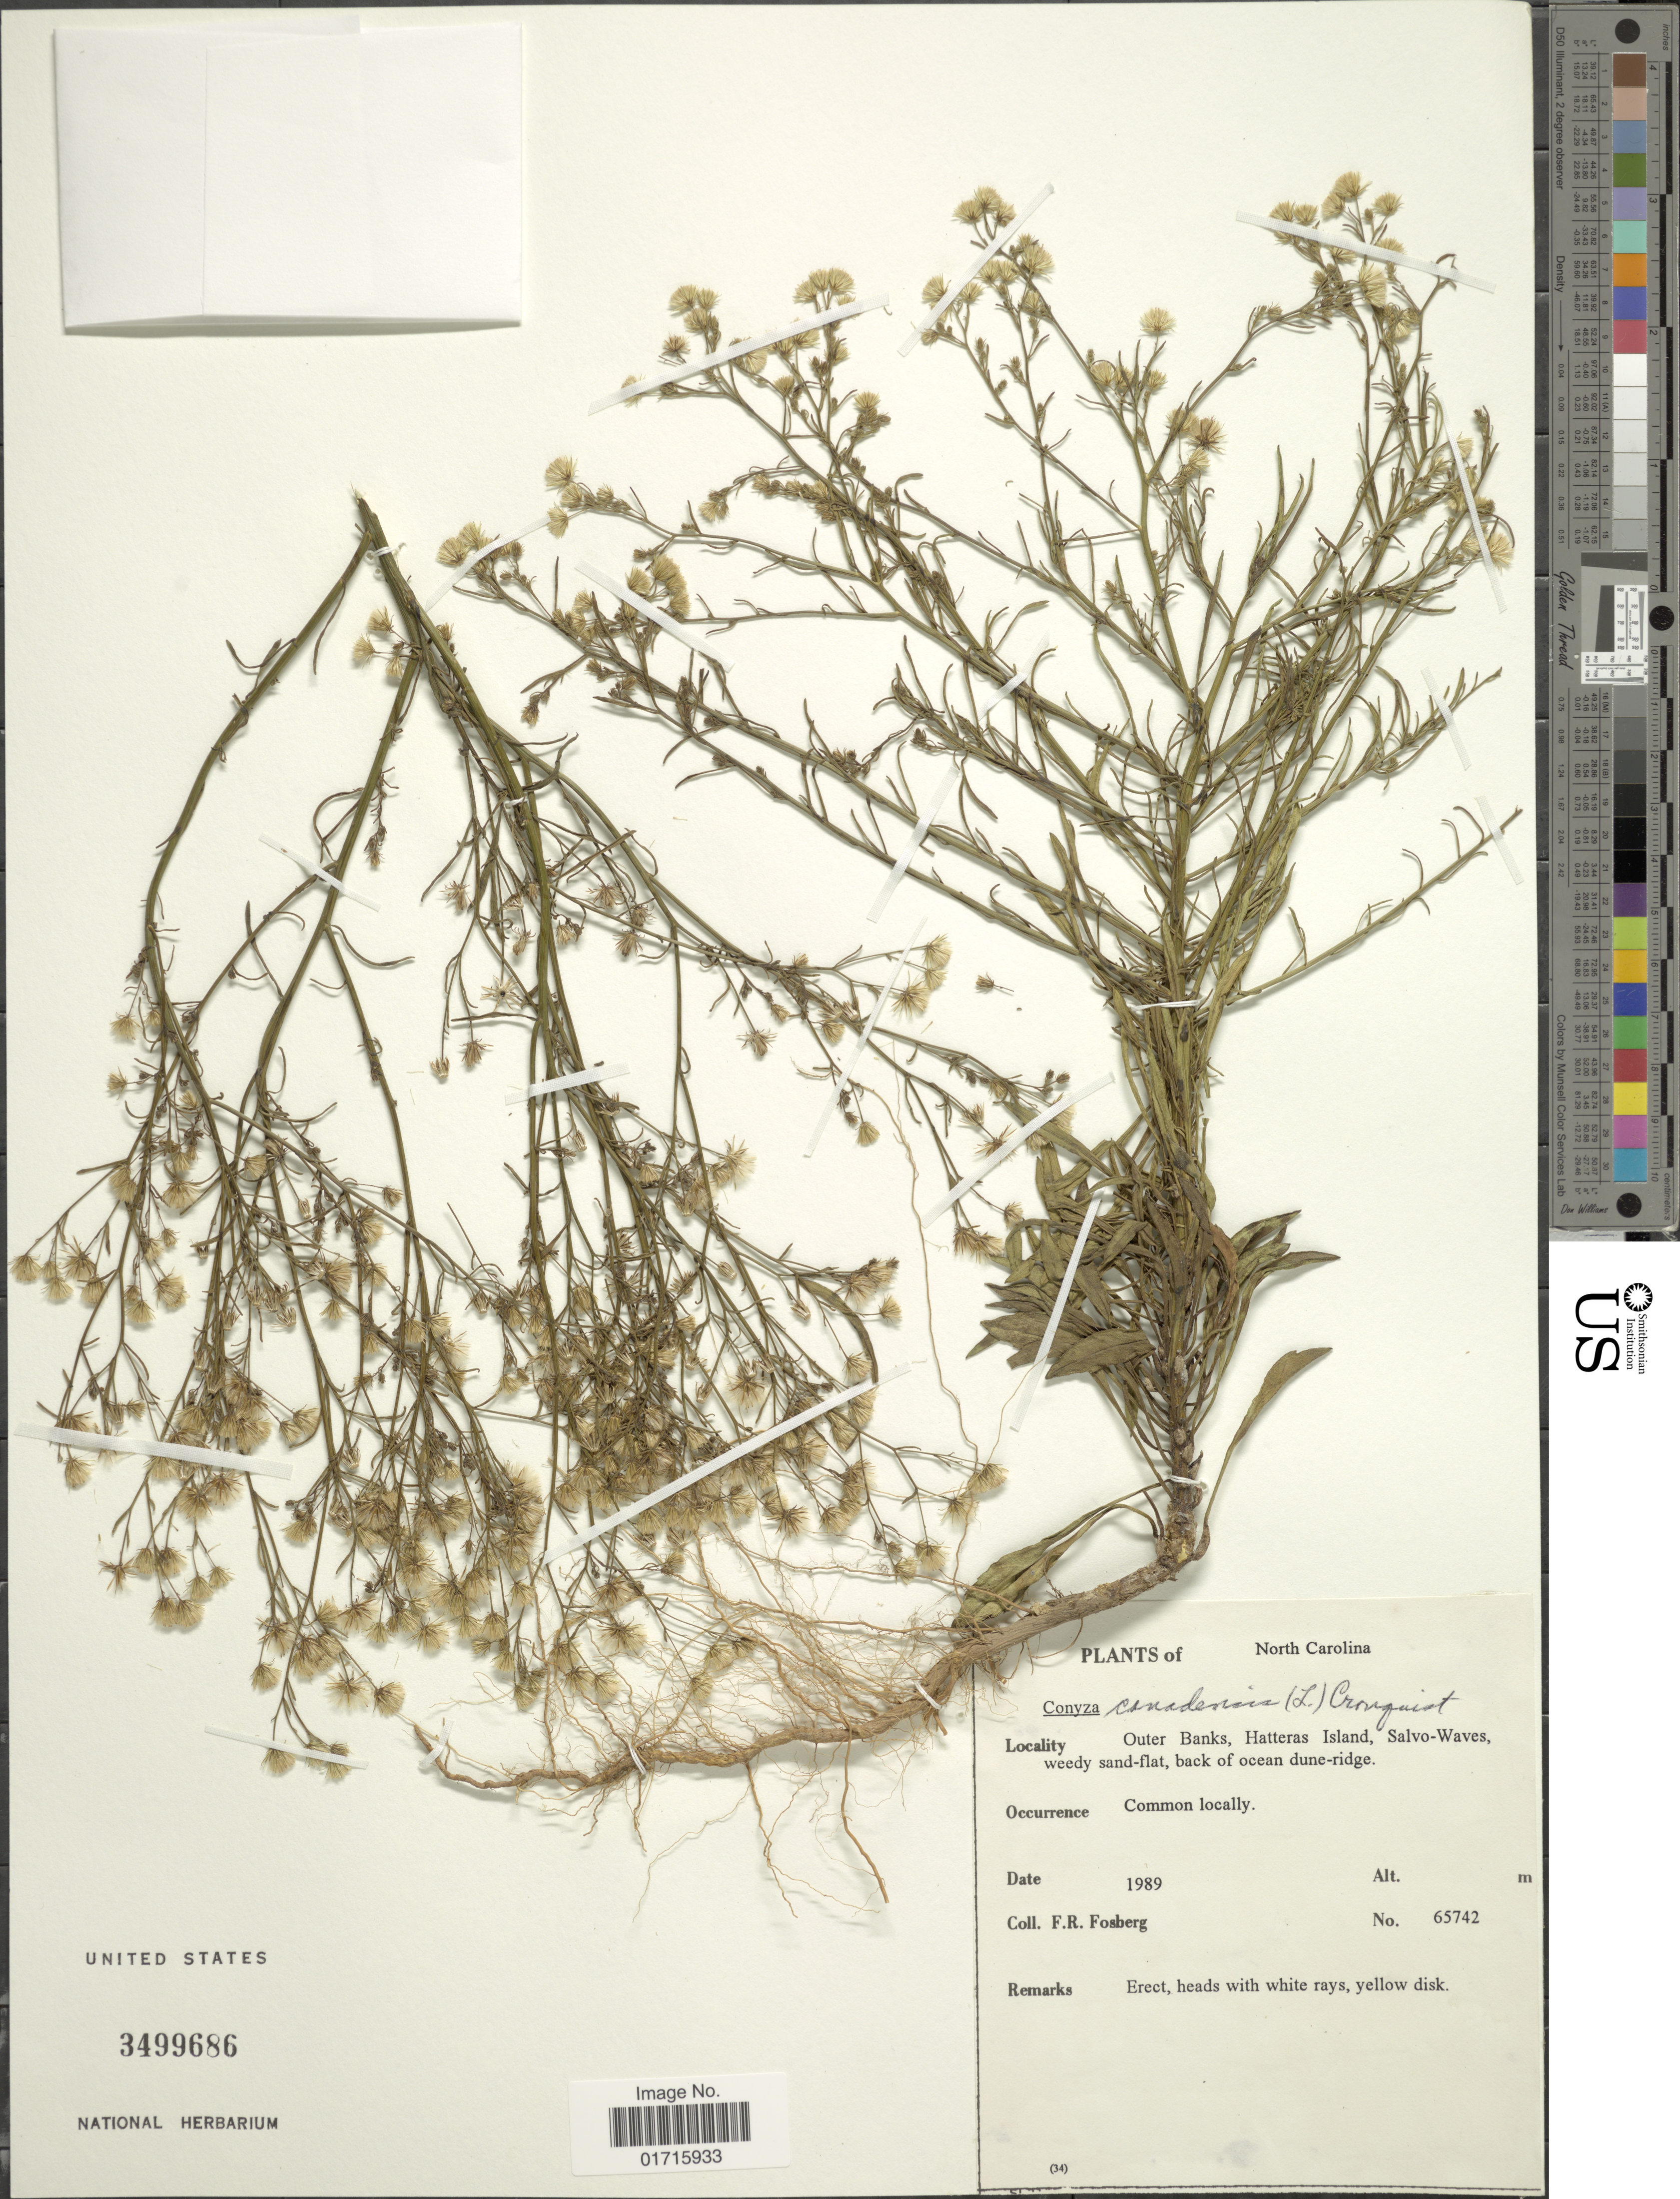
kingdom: Plantae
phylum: Tracheophyta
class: Magnoliopsida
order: Asterales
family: Asteraceae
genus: Conyza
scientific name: Conyza canadensis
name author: (L.) Cronq.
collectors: F. R. Fosberg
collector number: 65742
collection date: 1989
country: United States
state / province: North Carolina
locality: North Carolina. Outer Banks, Hatteras Island, Salvo-Waves, weedy sand-flat, back of ocean dune-ridge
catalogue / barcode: US 3499686